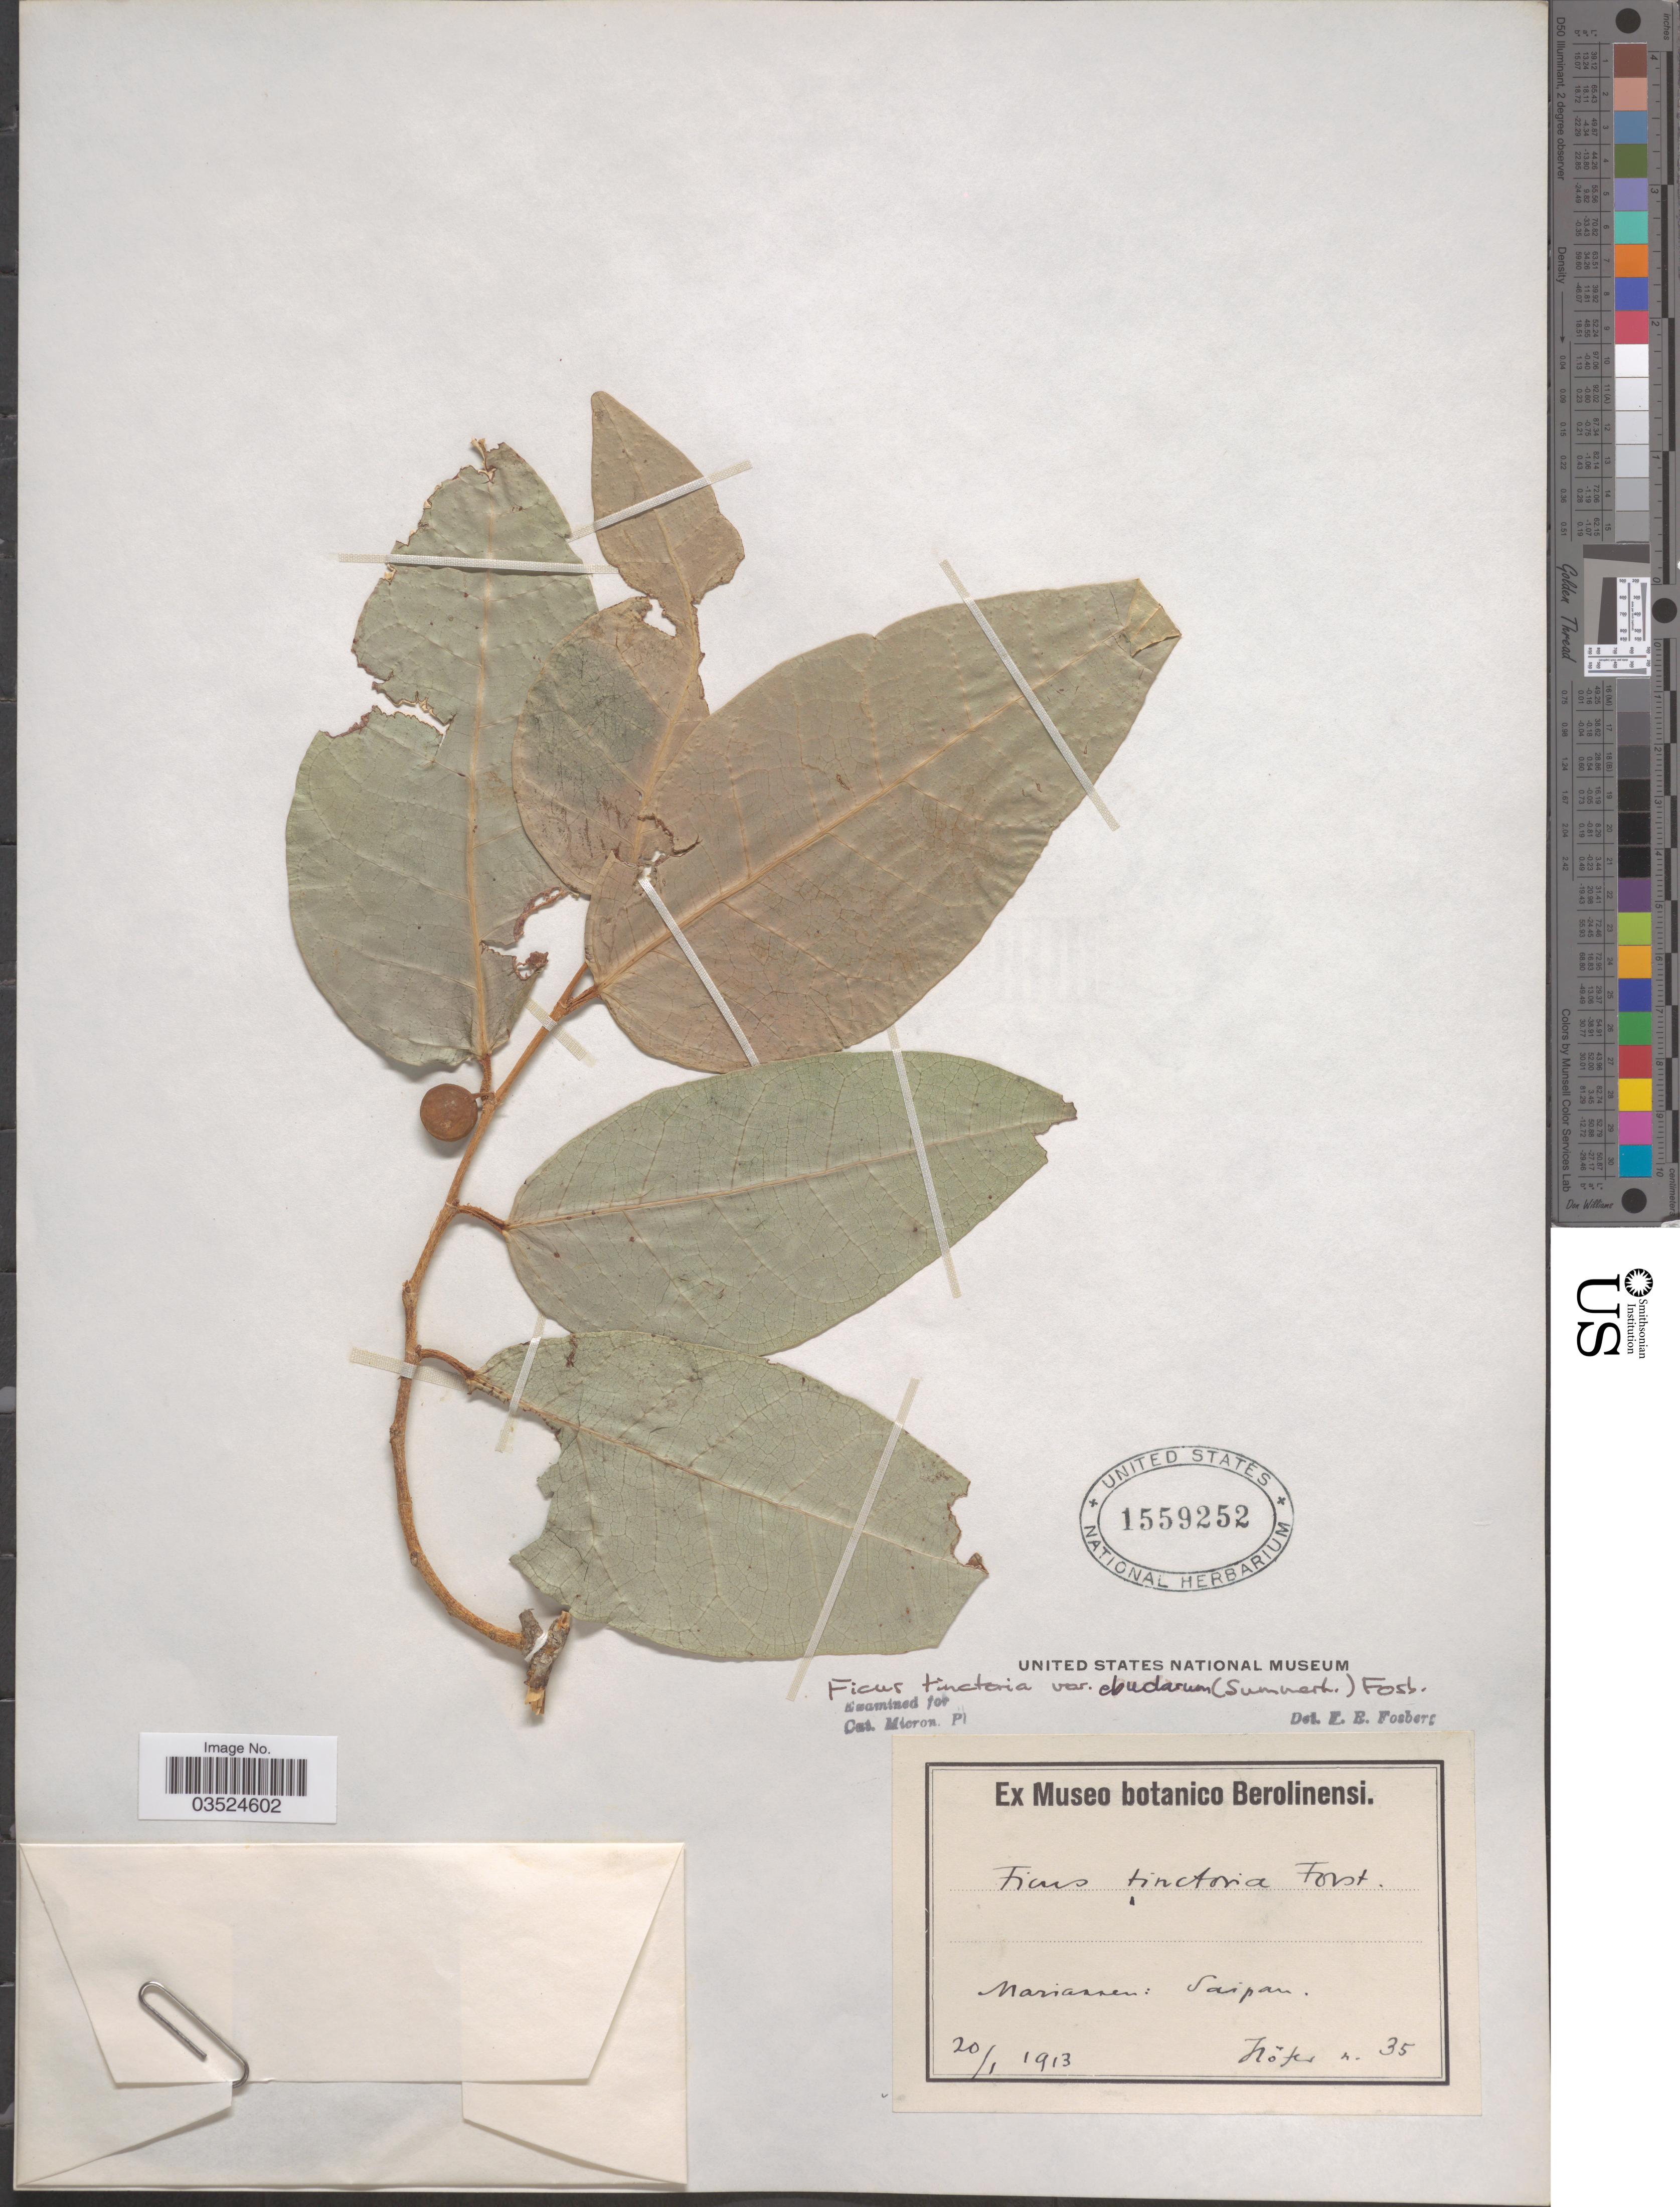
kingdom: Plantae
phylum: Tracheophyta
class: Magnoliopsida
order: Rosales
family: Moraceae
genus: Ficus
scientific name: Ficus tinctoria var. neoebudarum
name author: (Summerh.) Fosberg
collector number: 35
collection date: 1913-01-20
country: Northern Mariana Islands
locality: Mariannes: Saipan.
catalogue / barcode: US 1559252